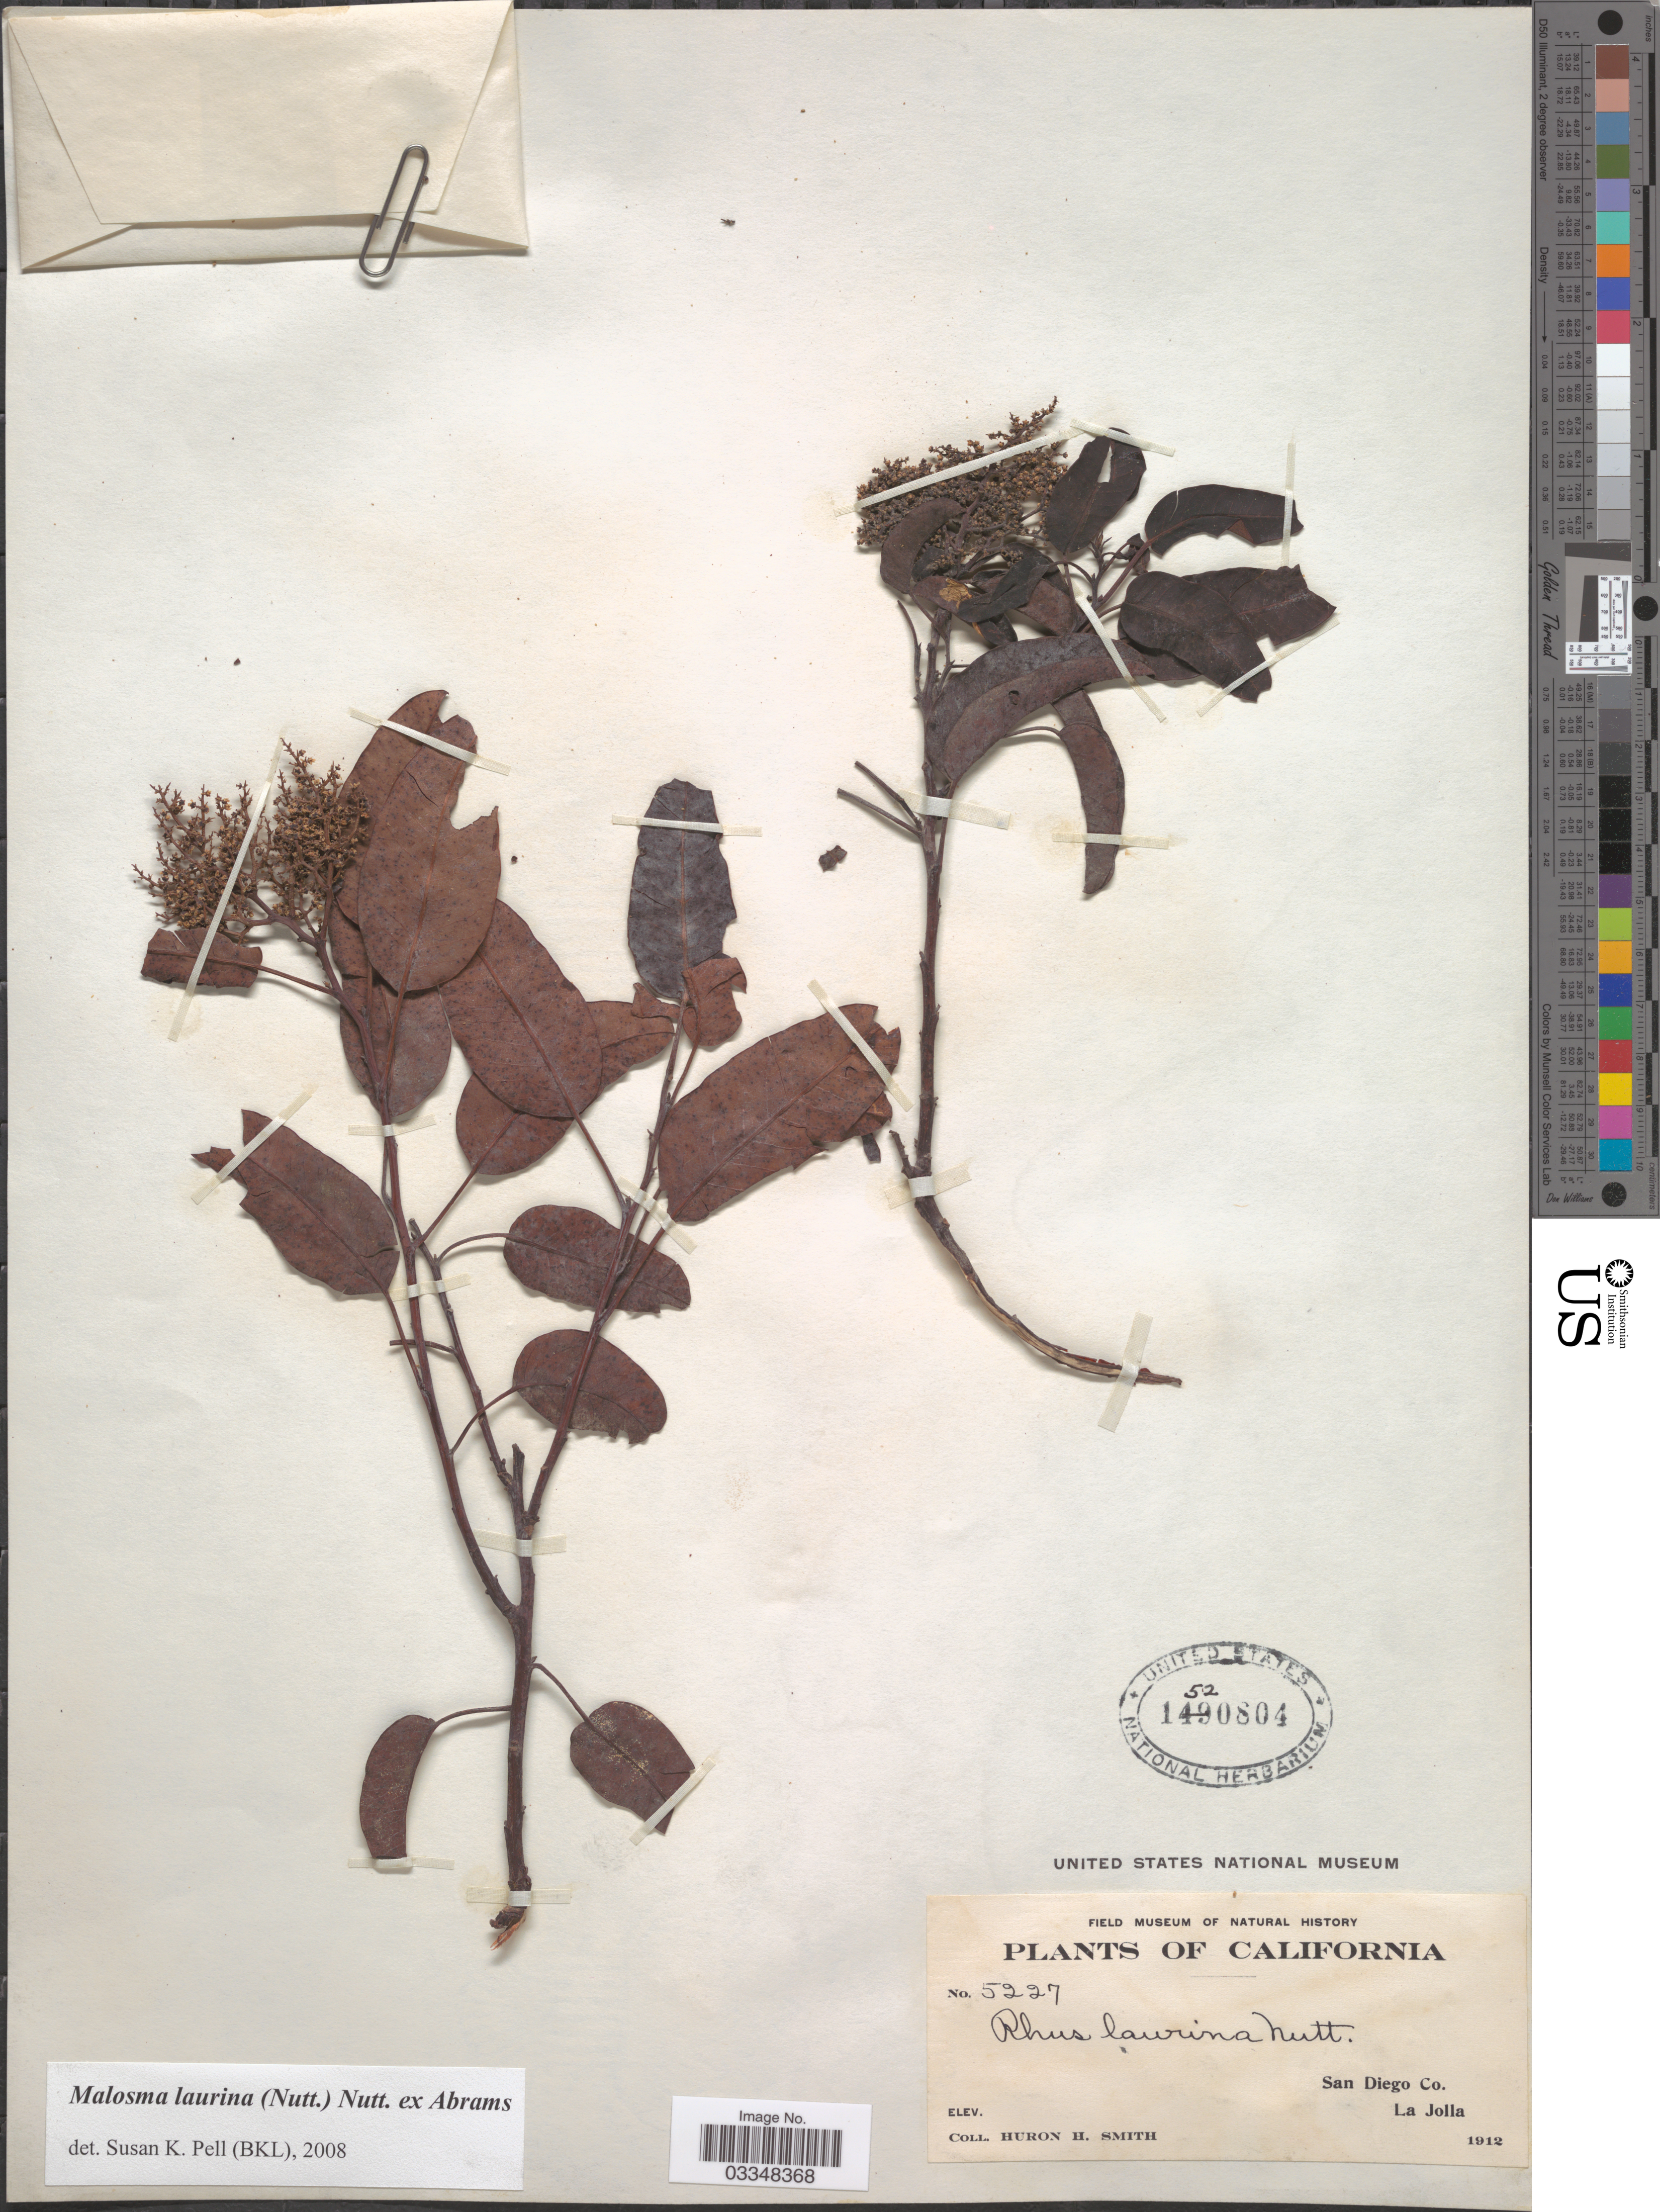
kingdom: Plantae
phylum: Tracheophyta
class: Magnoliopsida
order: Sapindales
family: Anacardiaceae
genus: Malosma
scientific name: Malosma laurina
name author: (Nutt.) Nutt. ex Abrams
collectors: Huron H. Smith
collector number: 5227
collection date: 1912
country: United States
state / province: California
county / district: San Diego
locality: San Diego Co. La Jolla.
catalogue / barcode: US 1520804